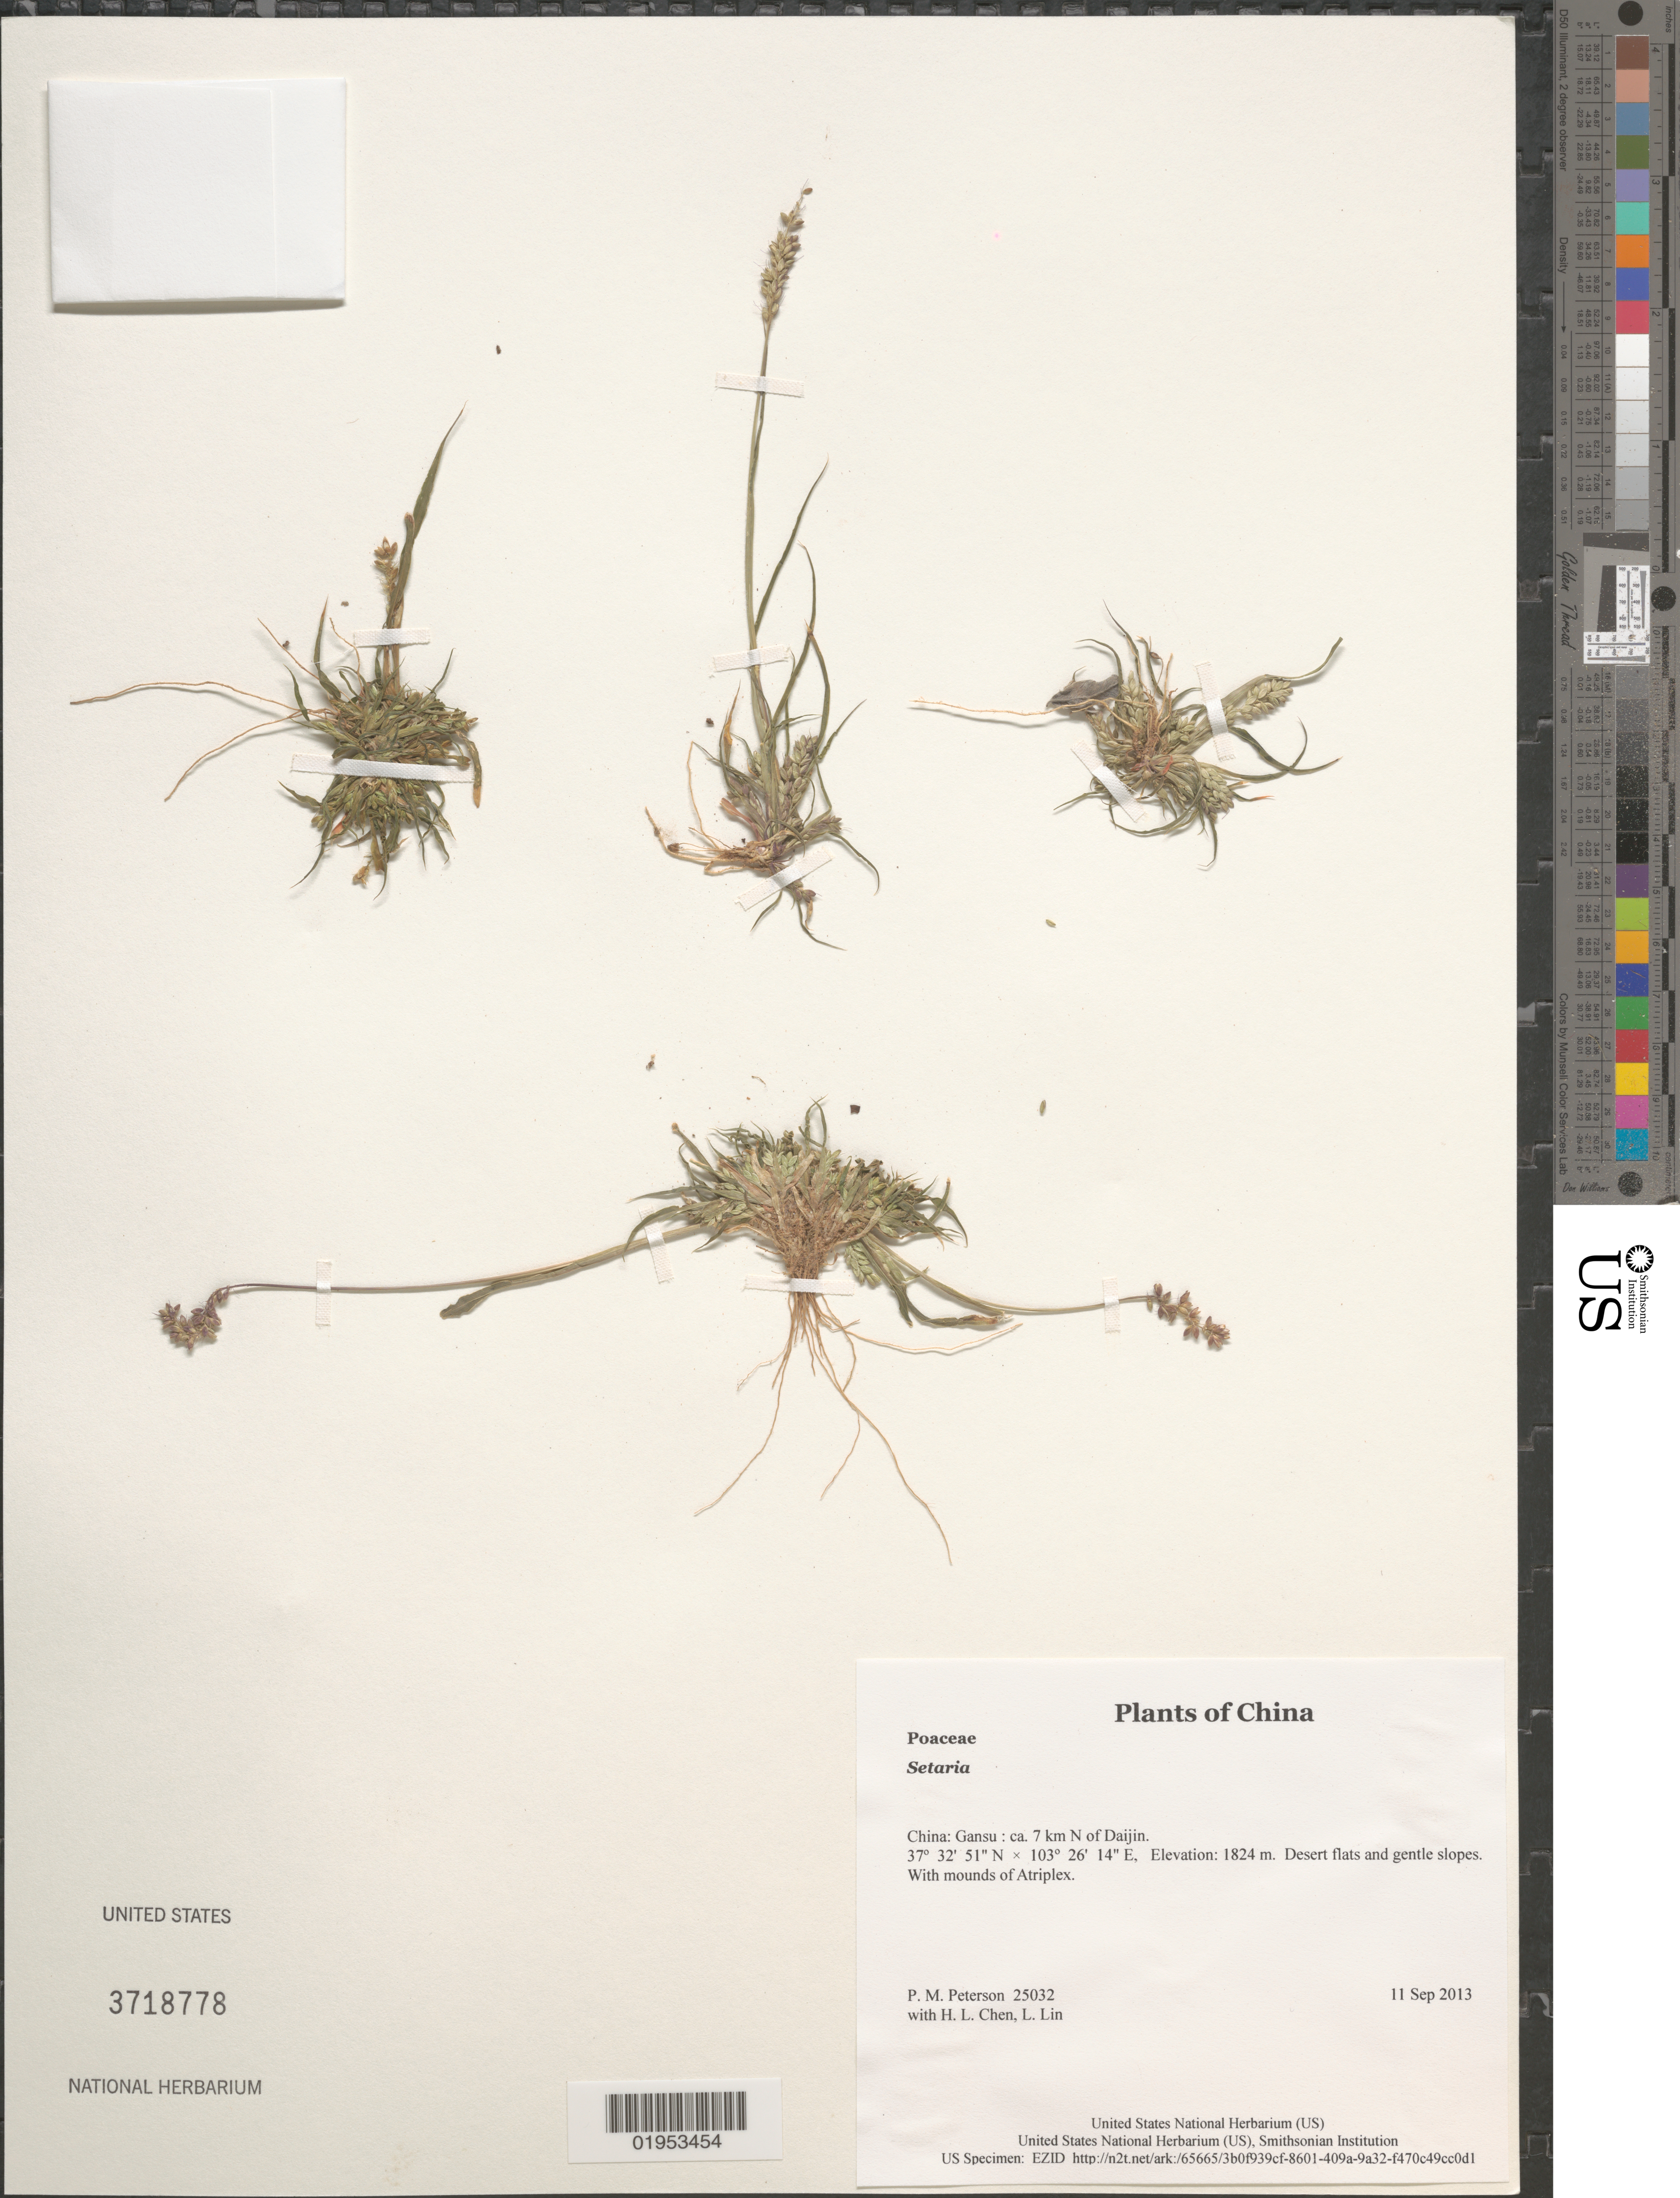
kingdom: Plantae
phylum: Tracheophyta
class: Liliopsida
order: Poales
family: Poaceae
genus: Setaria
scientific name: Setaria sp.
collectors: P. M. Peterson, H. L. Chen & L. Lin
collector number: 25032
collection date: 2013-09-11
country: China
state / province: Gansu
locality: ca. 7 km N of Daijin.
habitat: Desert flats and gentle slopes.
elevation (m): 1824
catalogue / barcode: US 3718778